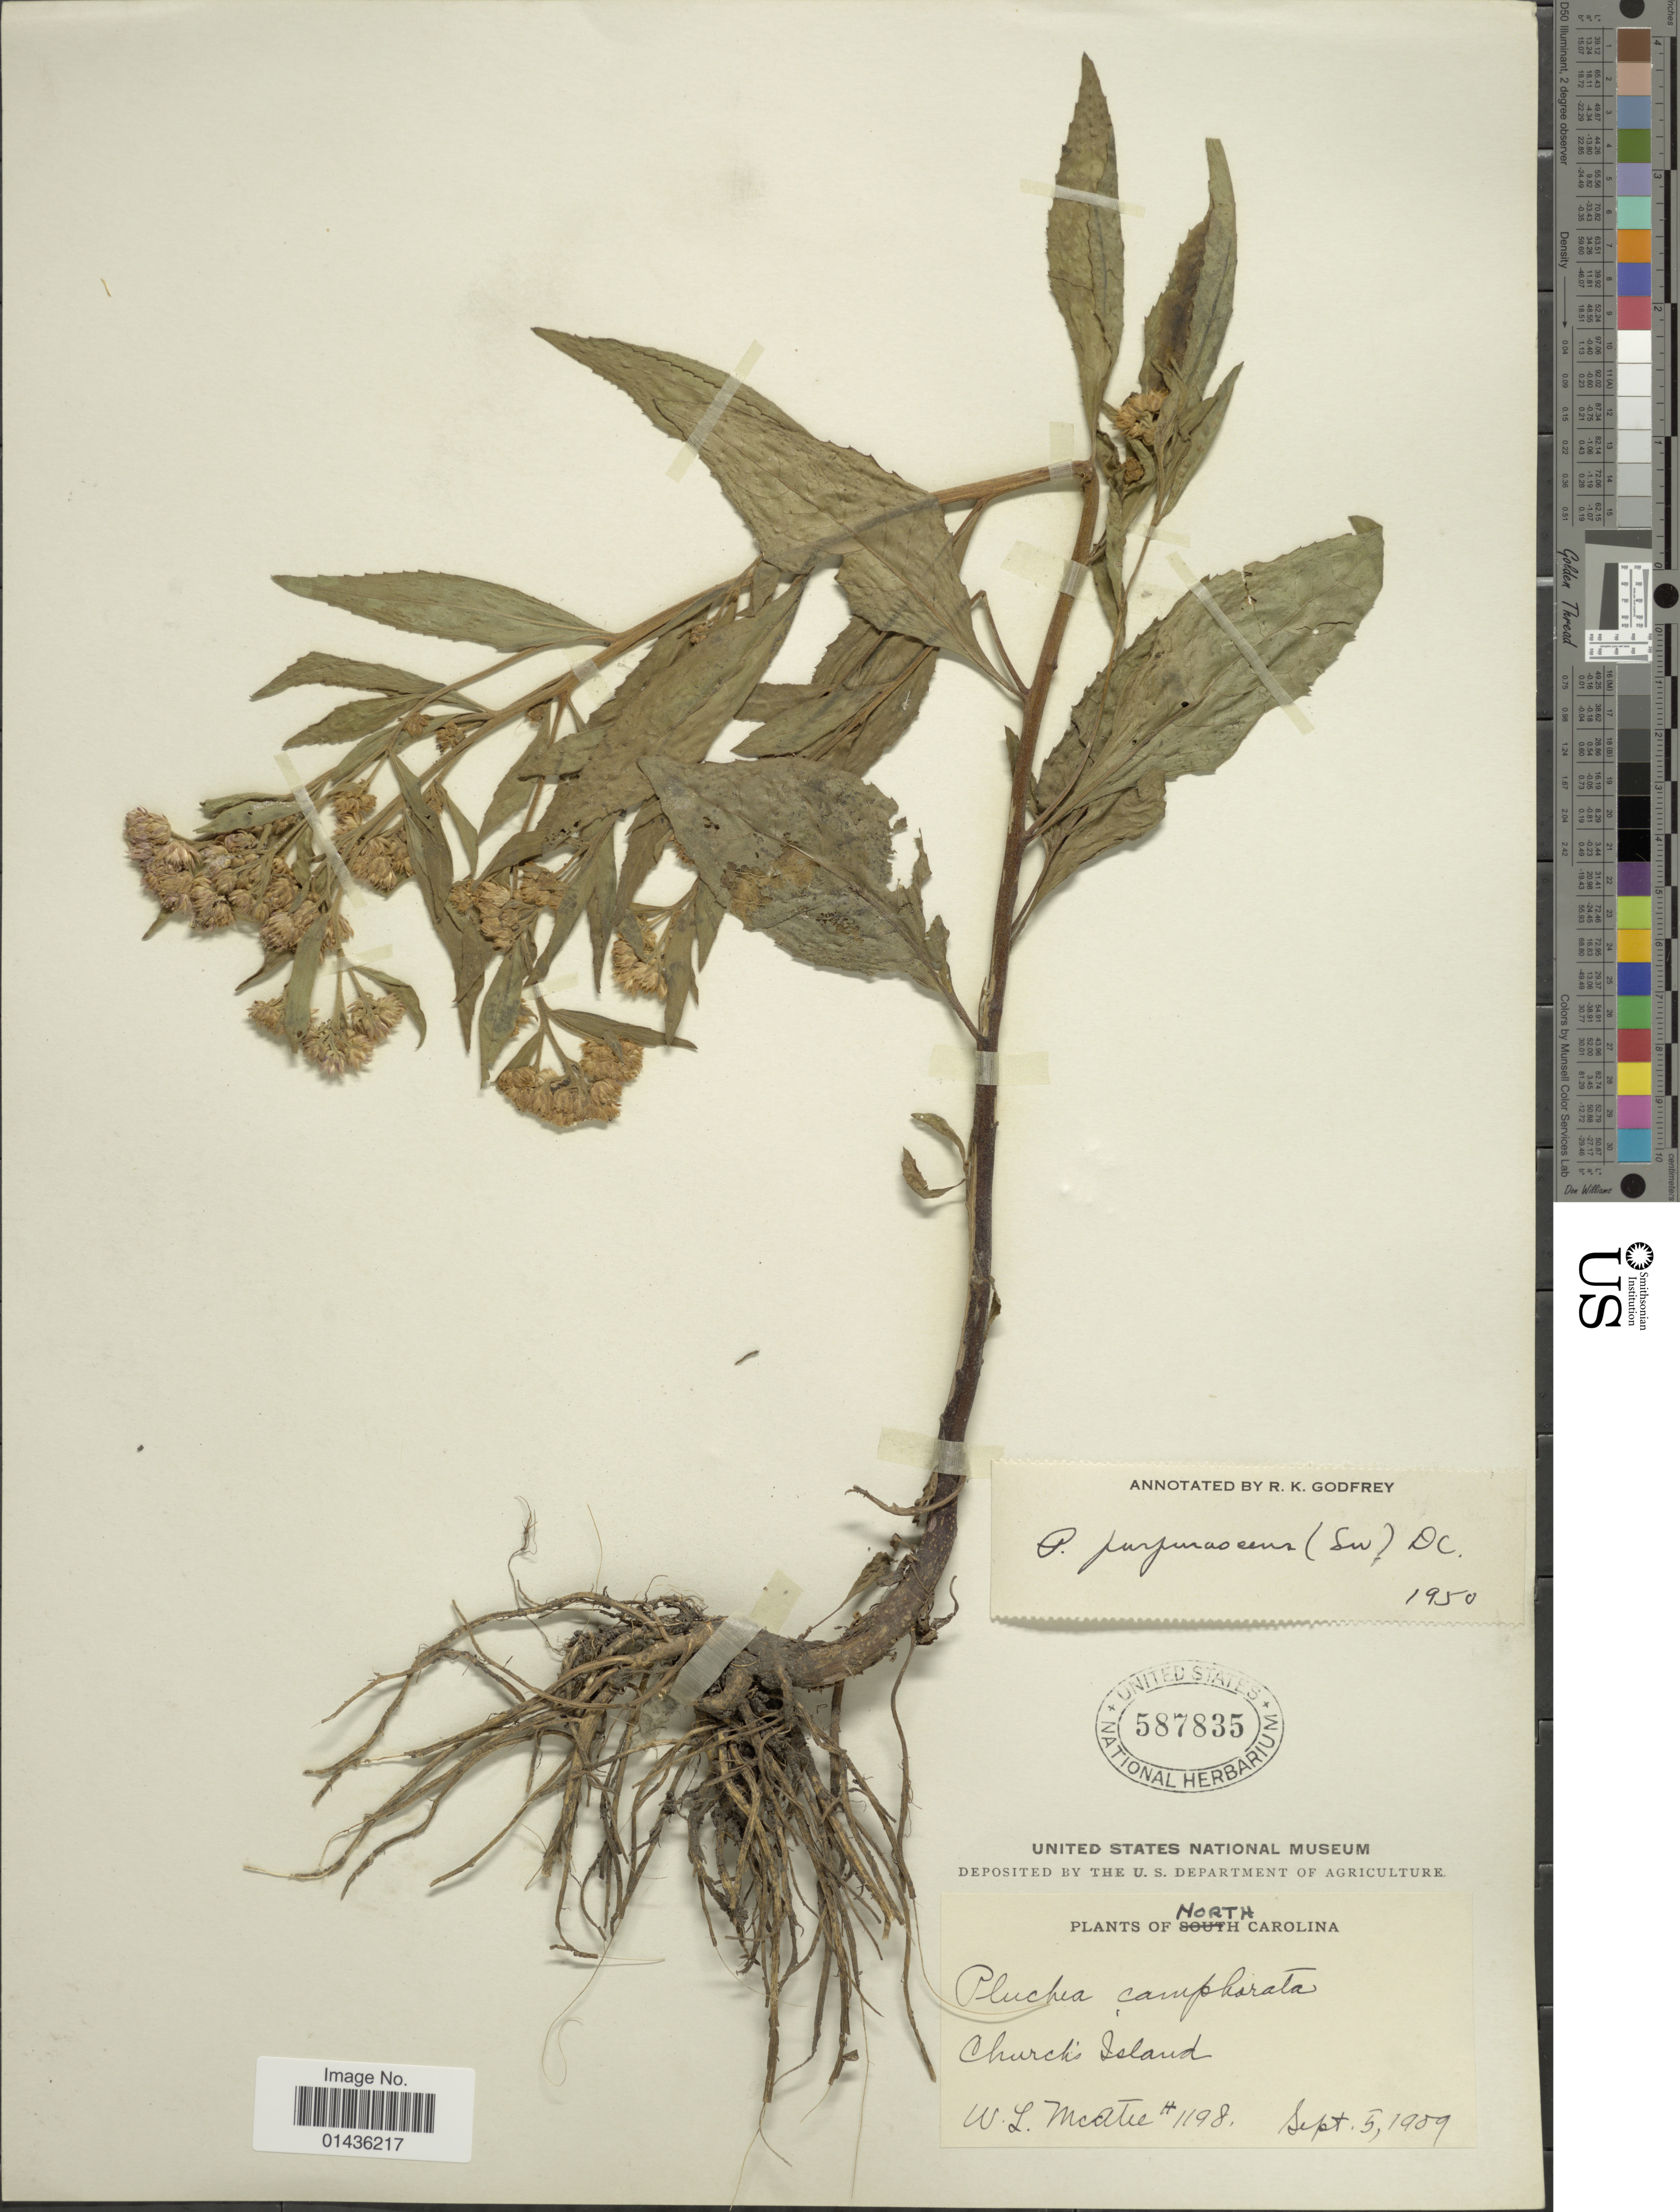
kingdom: Plantae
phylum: Tracheophyta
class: Magnoliopsida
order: Asterales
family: Asteraceae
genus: Pluchea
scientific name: Pluchea odorata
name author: (L.) Cass.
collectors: W. McAtee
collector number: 1198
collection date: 1909-09-05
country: United States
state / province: North Carolina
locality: Church's Island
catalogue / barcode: US 587835